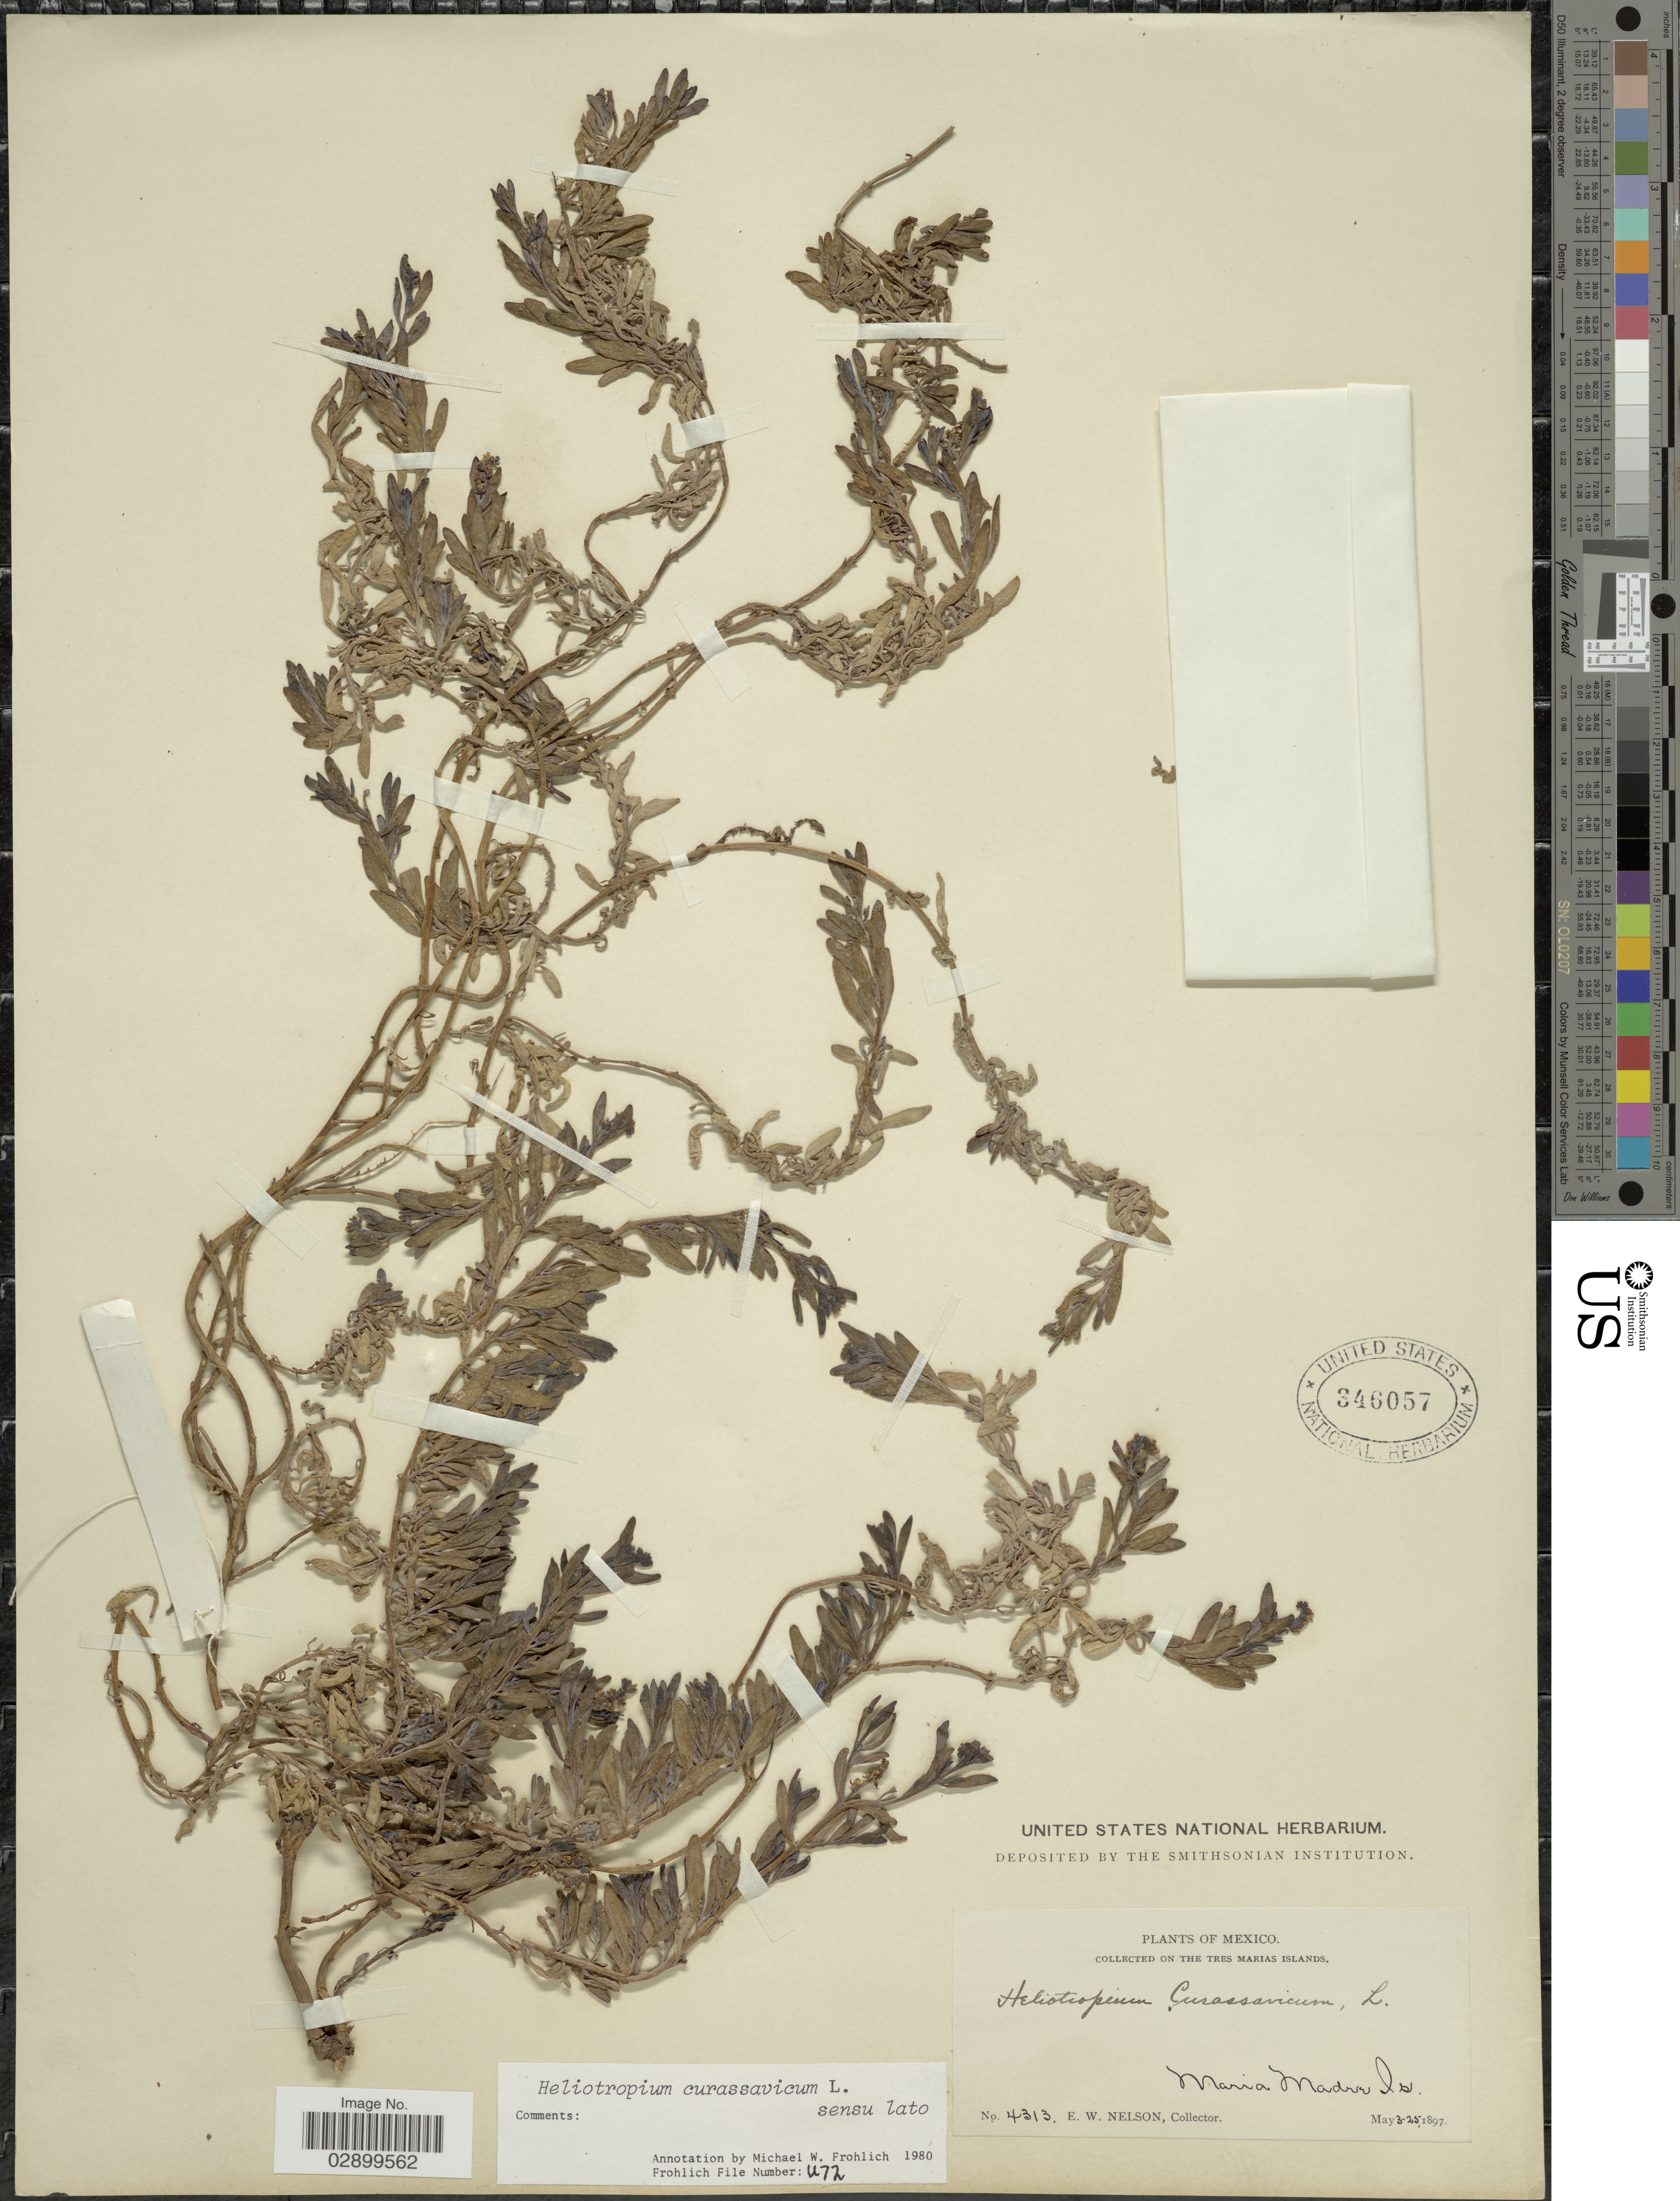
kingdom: Plantae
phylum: Tracheophyta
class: Magnoliopsida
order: Boraginales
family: Heliotropiaceae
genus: Heliotropium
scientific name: Heliotropium curassavicum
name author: L.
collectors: E. W. Nelson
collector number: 4313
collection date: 1897-05-03/1897-05-25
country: Mexico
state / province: Nayarit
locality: On the Tres Marias Islands, Maria Madre Is.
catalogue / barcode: US 346057